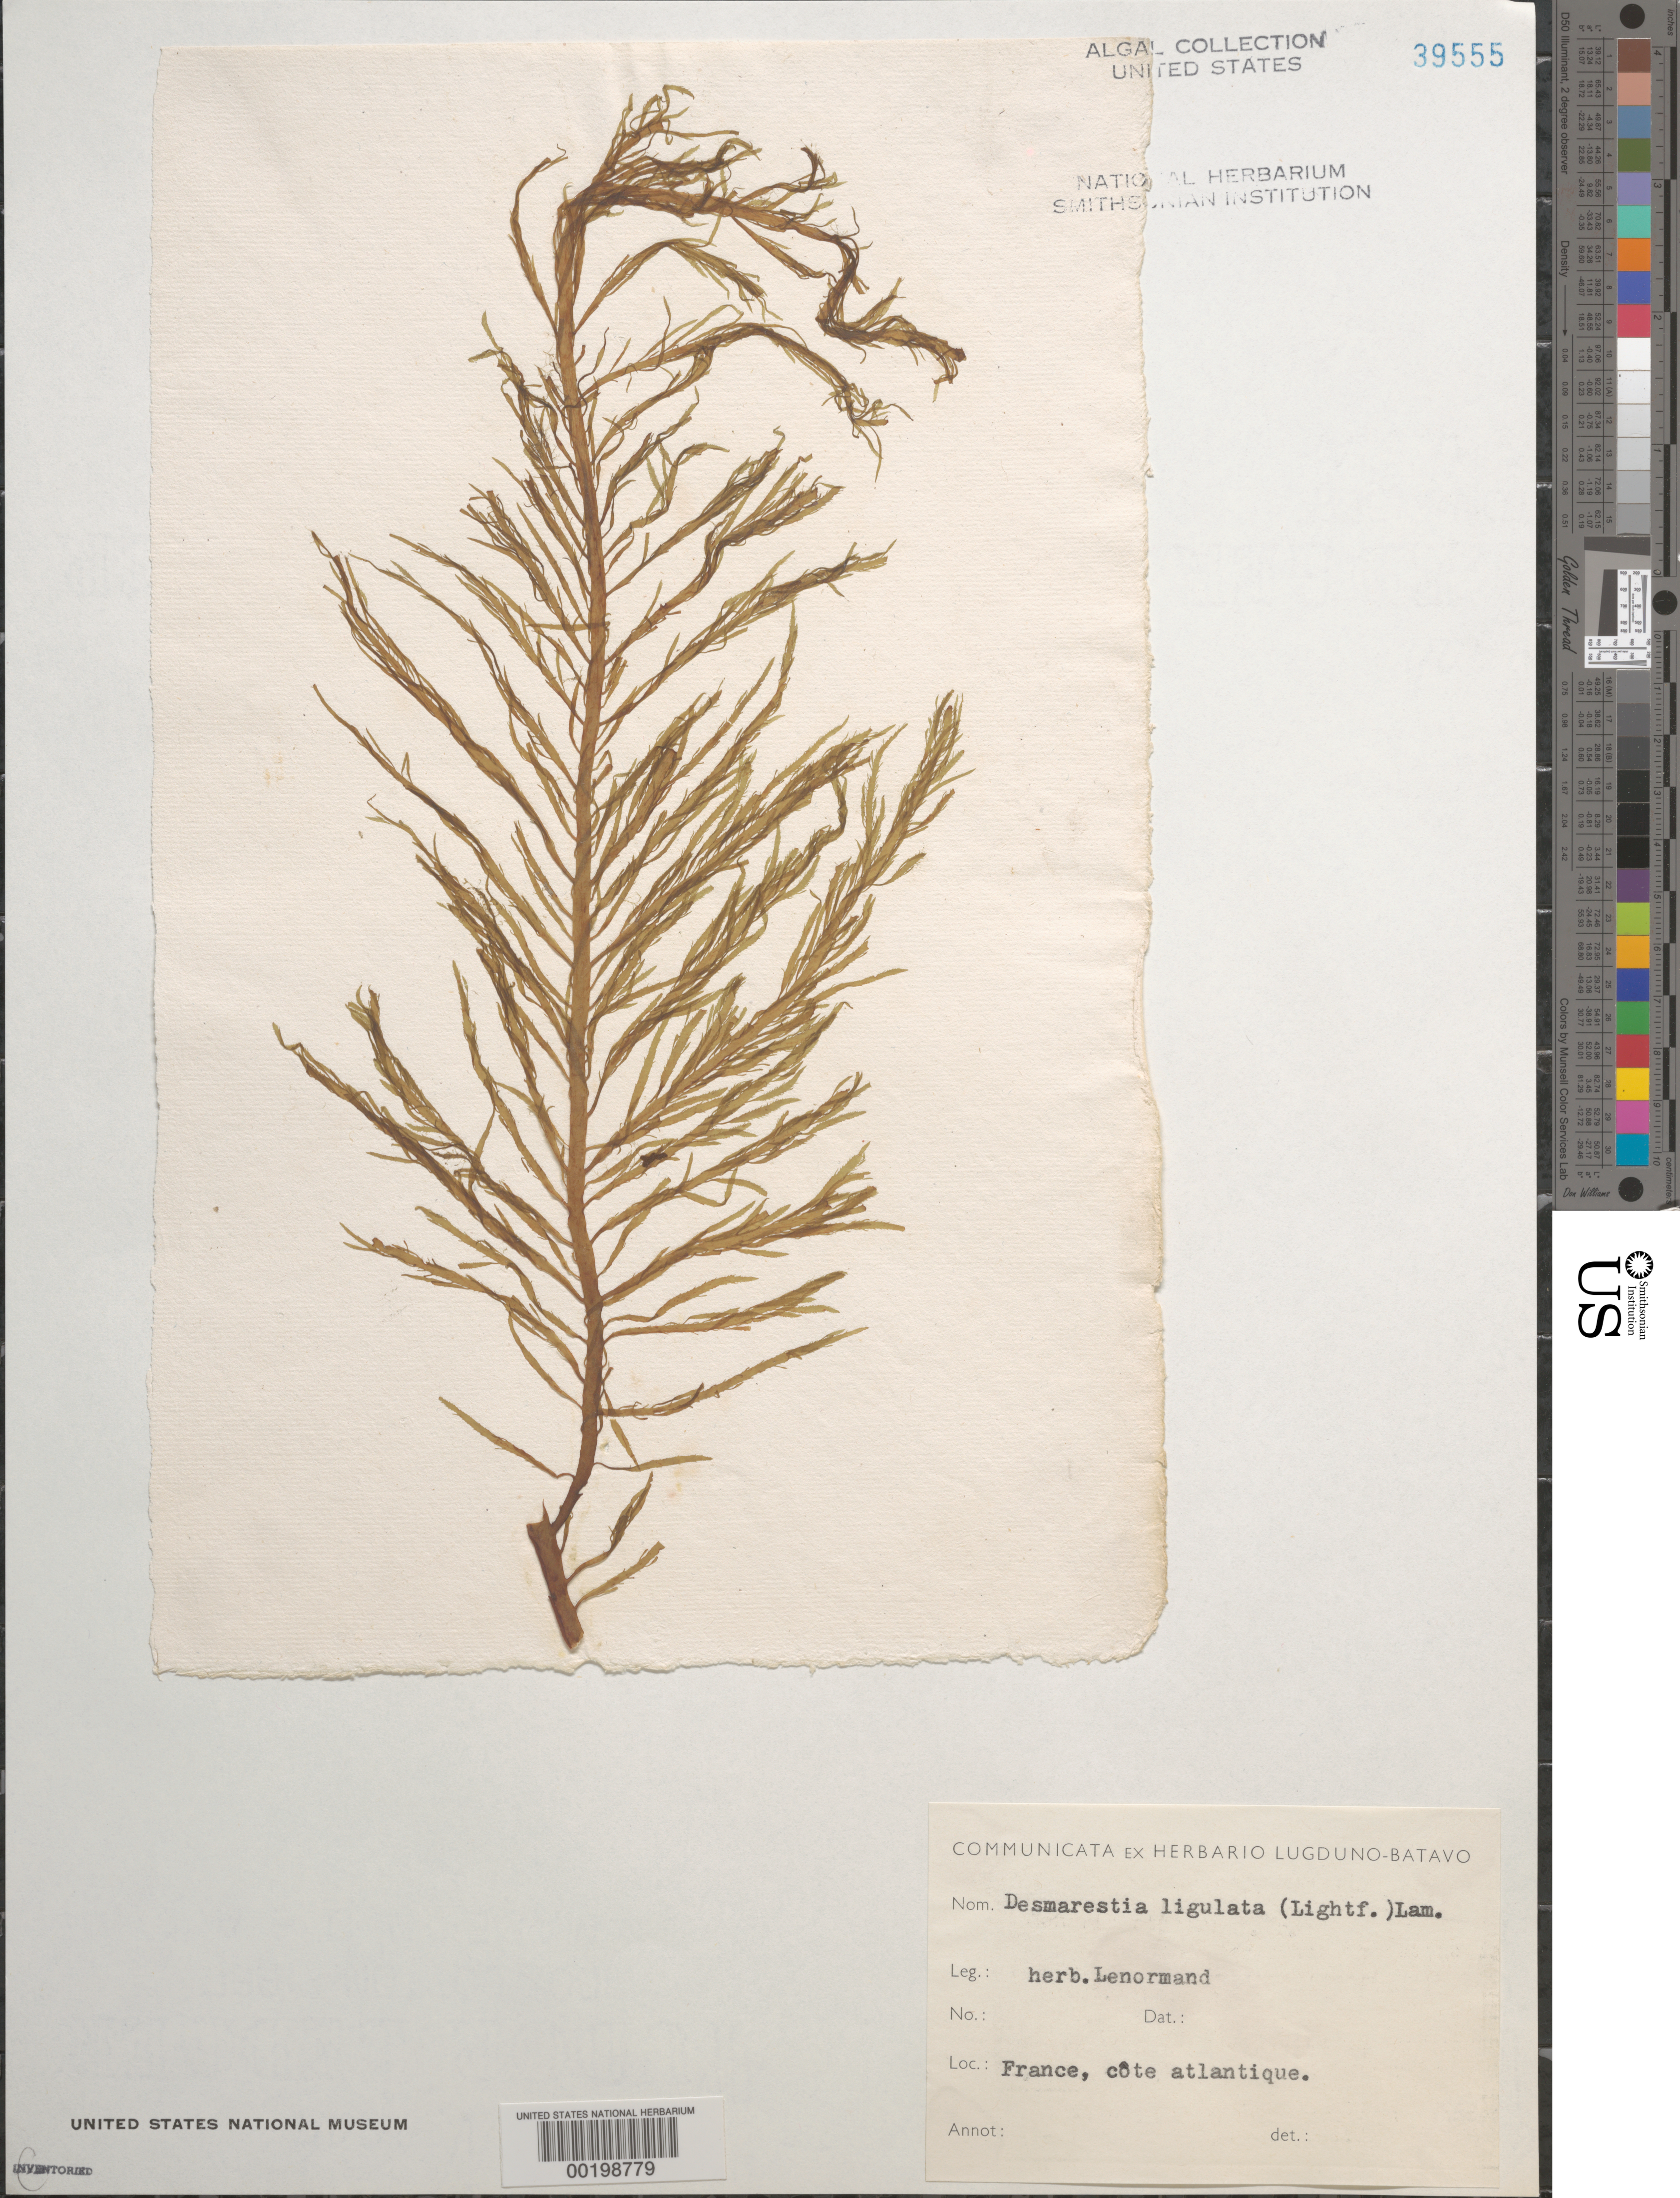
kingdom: Chromista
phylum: Ochrophyta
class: Phaeophyceae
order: Desmarestiales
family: Desmarestiaceae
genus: Desmarestia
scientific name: Desmarestia ligulata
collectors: S. Lenormand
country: France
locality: Atlantic coast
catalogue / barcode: US 39555